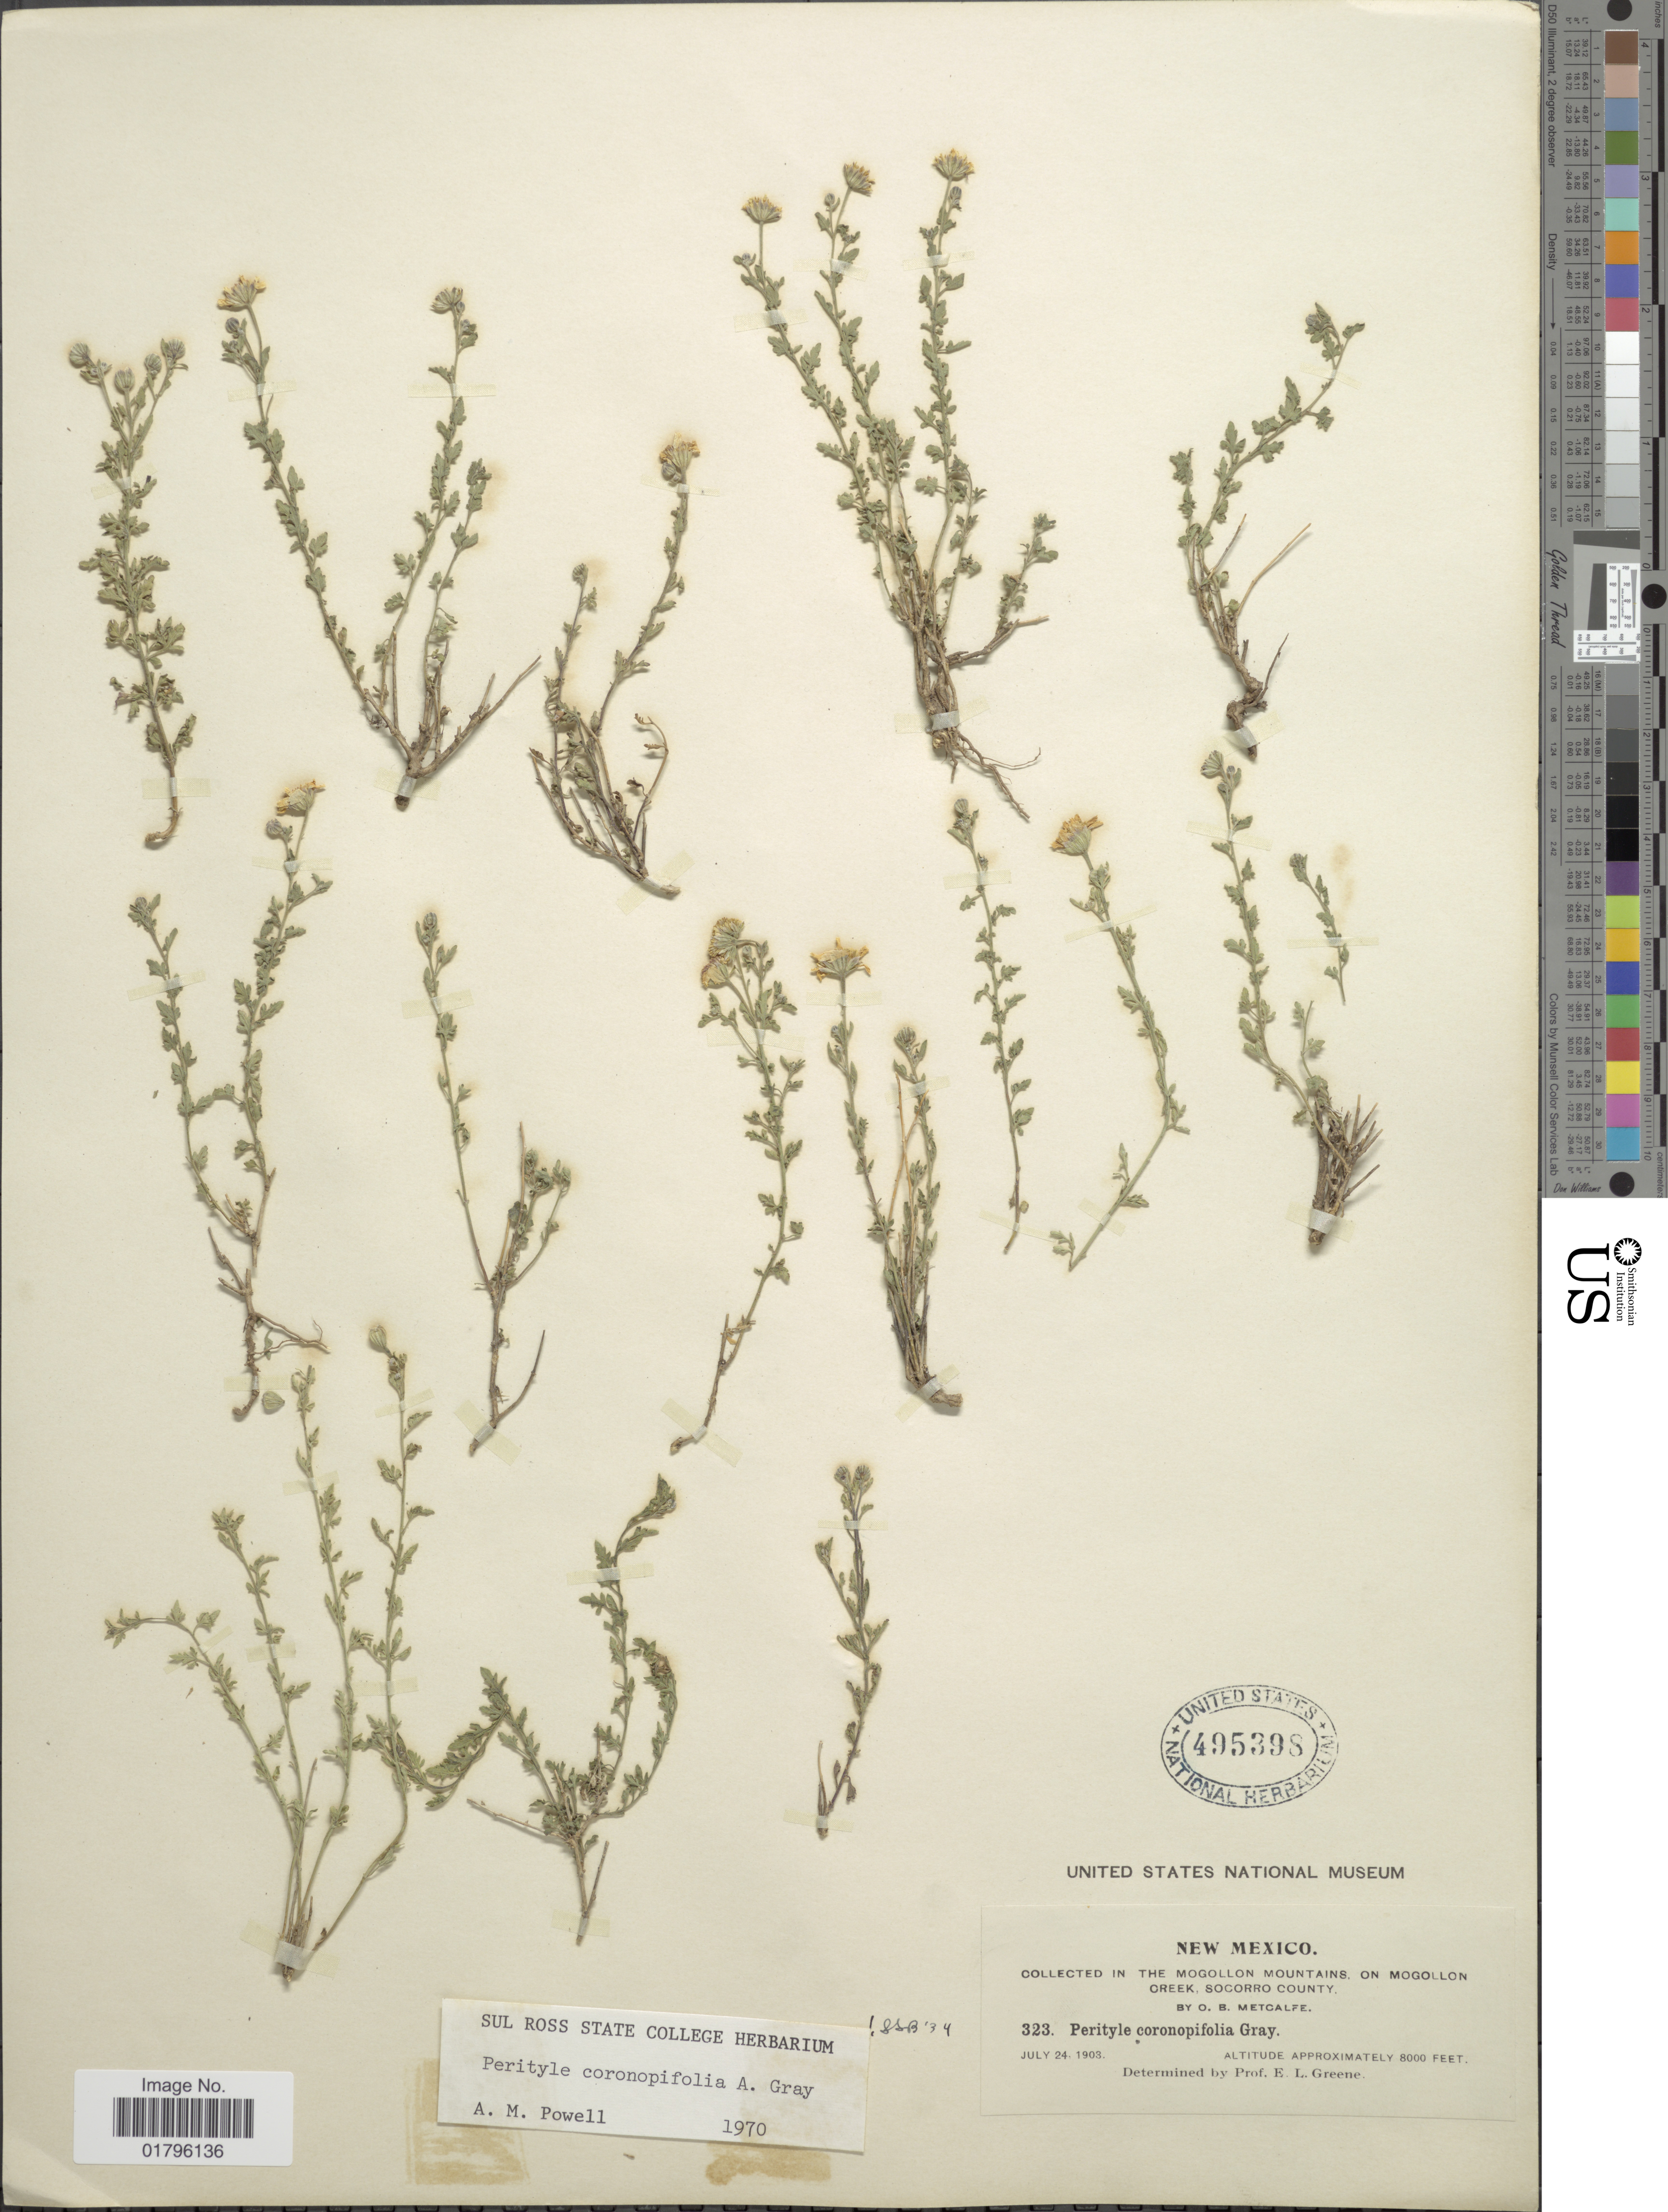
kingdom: Plantae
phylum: Tracheophyta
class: Magnoliopsida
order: Asterales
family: Asteraceae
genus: Perityle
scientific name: Perityle coronopifolia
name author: A. Gray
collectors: O. B. Metcalfe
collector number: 323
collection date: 1903-07-24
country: United States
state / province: New Mexico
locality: The Mogollon Mountains, on Mogollon Creek, Socorro County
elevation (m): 2438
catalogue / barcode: US 495398